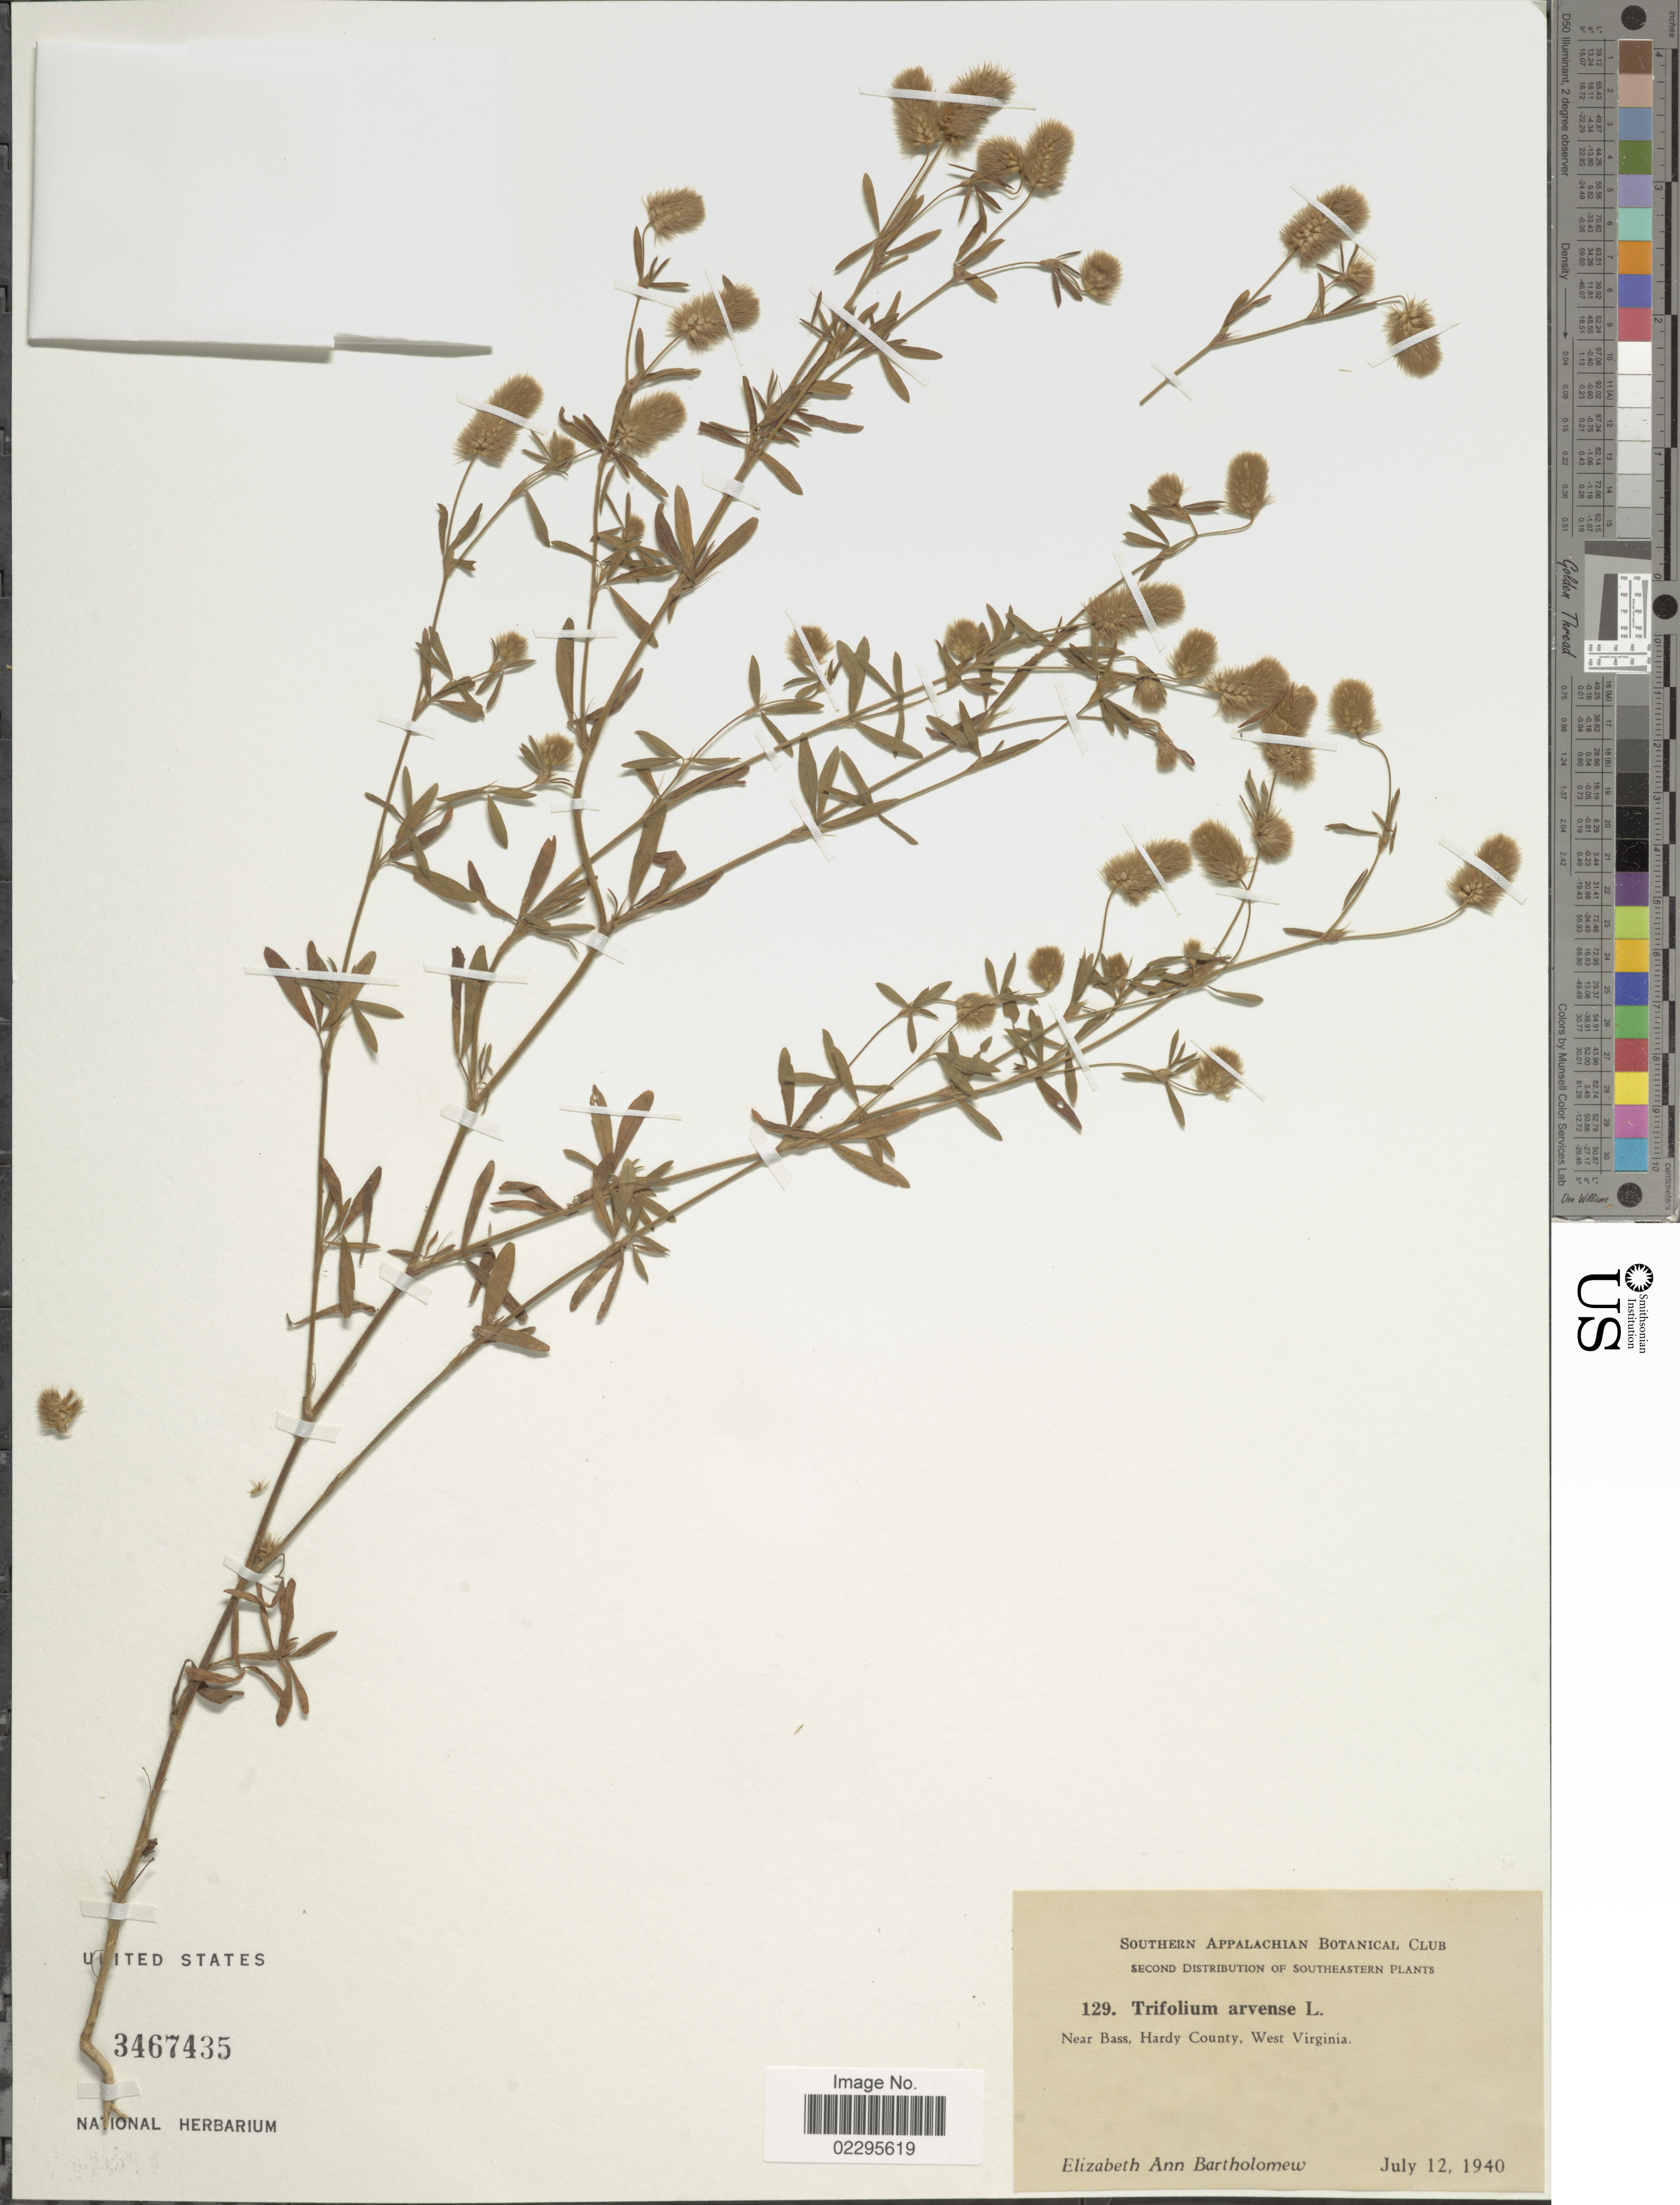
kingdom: Plantae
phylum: Tracheophyta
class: Magnoliopsida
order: Fabales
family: Fabaceae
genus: Trifolium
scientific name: Trifolium arvense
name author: L.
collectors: E. Bartholomew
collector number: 129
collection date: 1940-07-12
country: United States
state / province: West Virginia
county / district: Hardy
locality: Near Bass, Hardy County, Southeastern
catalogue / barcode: US 3467435